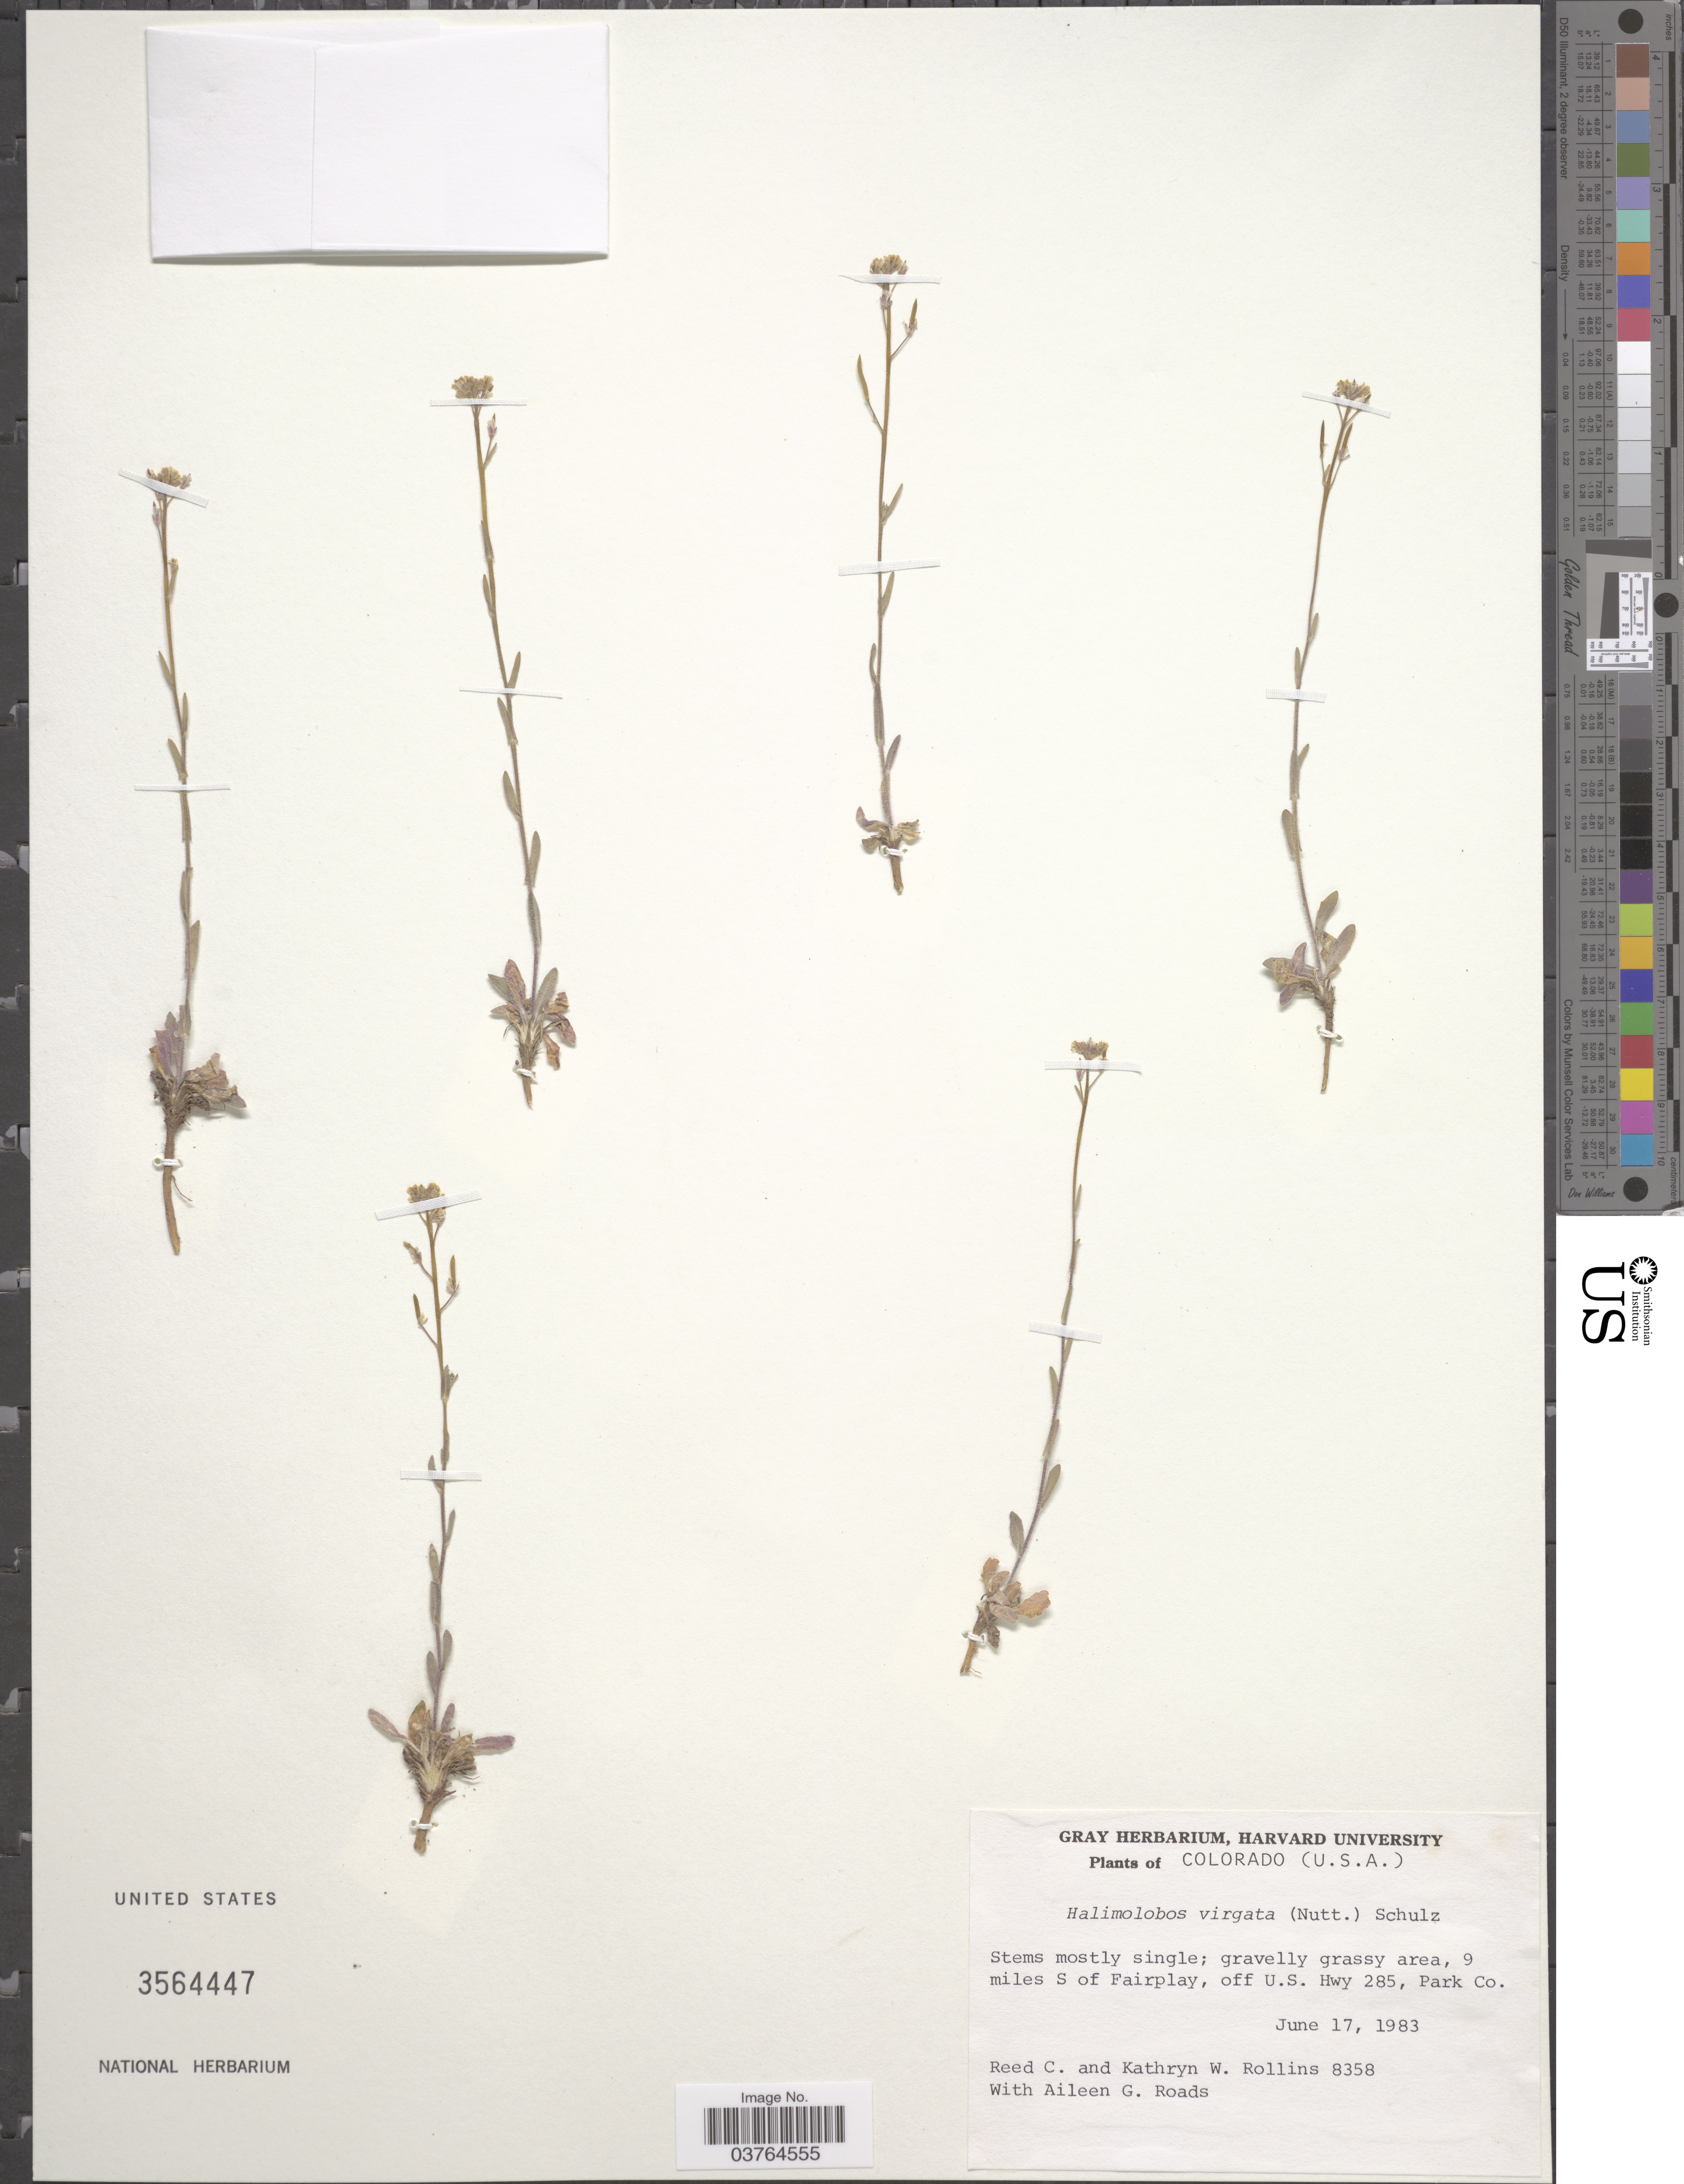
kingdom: Plantae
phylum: Tracheophyta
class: Magnoliopsida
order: Brassicales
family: Brassicaceae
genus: Transberingia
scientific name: Transberingia bursifolia subsp. virgata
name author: (Nutt.) Al-Shehbaz & O'Kane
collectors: R. C. Rollins, K. W. Rollins & A. Roads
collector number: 8358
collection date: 1983-06-17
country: United States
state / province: Colorado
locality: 9 miles S of Fairplay, off U.S. Hwy. 285, Park Co.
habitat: gravelly grassy area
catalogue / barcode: US 3564447